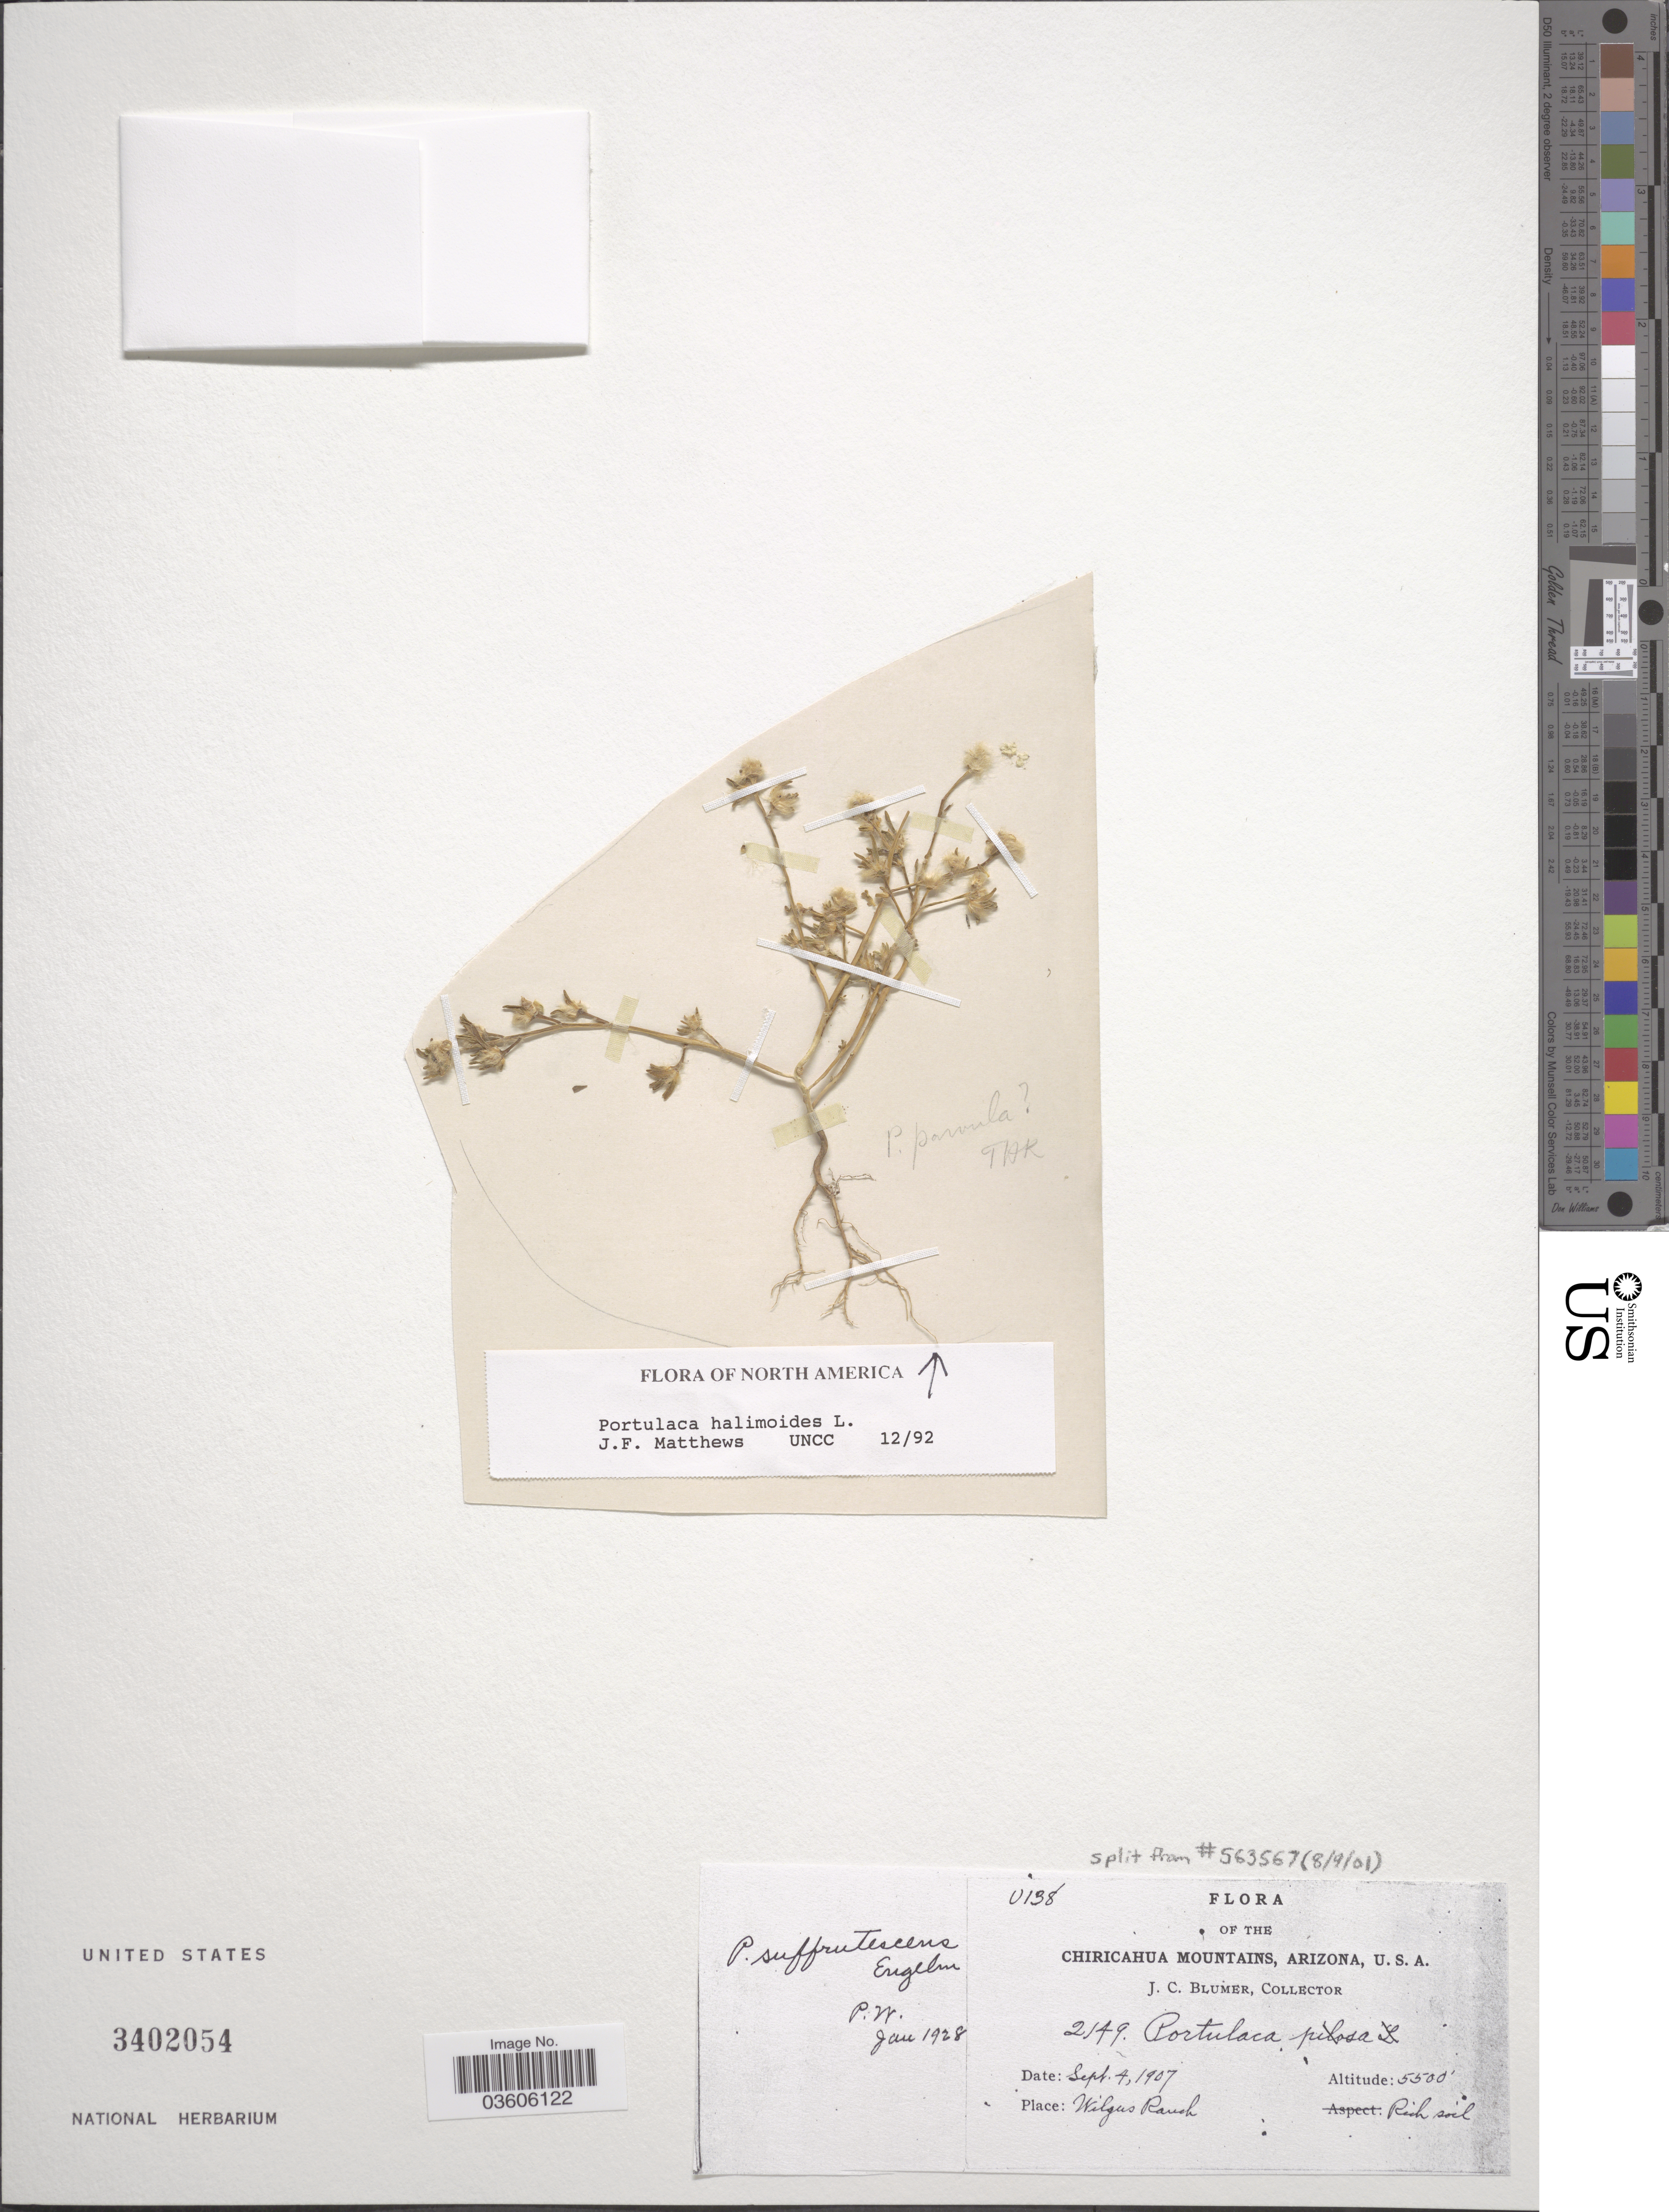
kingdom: Plantae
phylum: Tracheophyta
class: Magnoliopsida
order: Caryophyllales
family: Portulacaceae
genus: Portulaca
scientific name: Portulaca halimoides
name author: L.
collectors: J. C. Blumer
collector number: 2149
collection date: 1907-09-04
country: United States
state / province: Arizona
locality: The Chiricahua Mountains. Wilgus Ranch.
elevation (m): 1676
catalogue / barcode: US 3402054